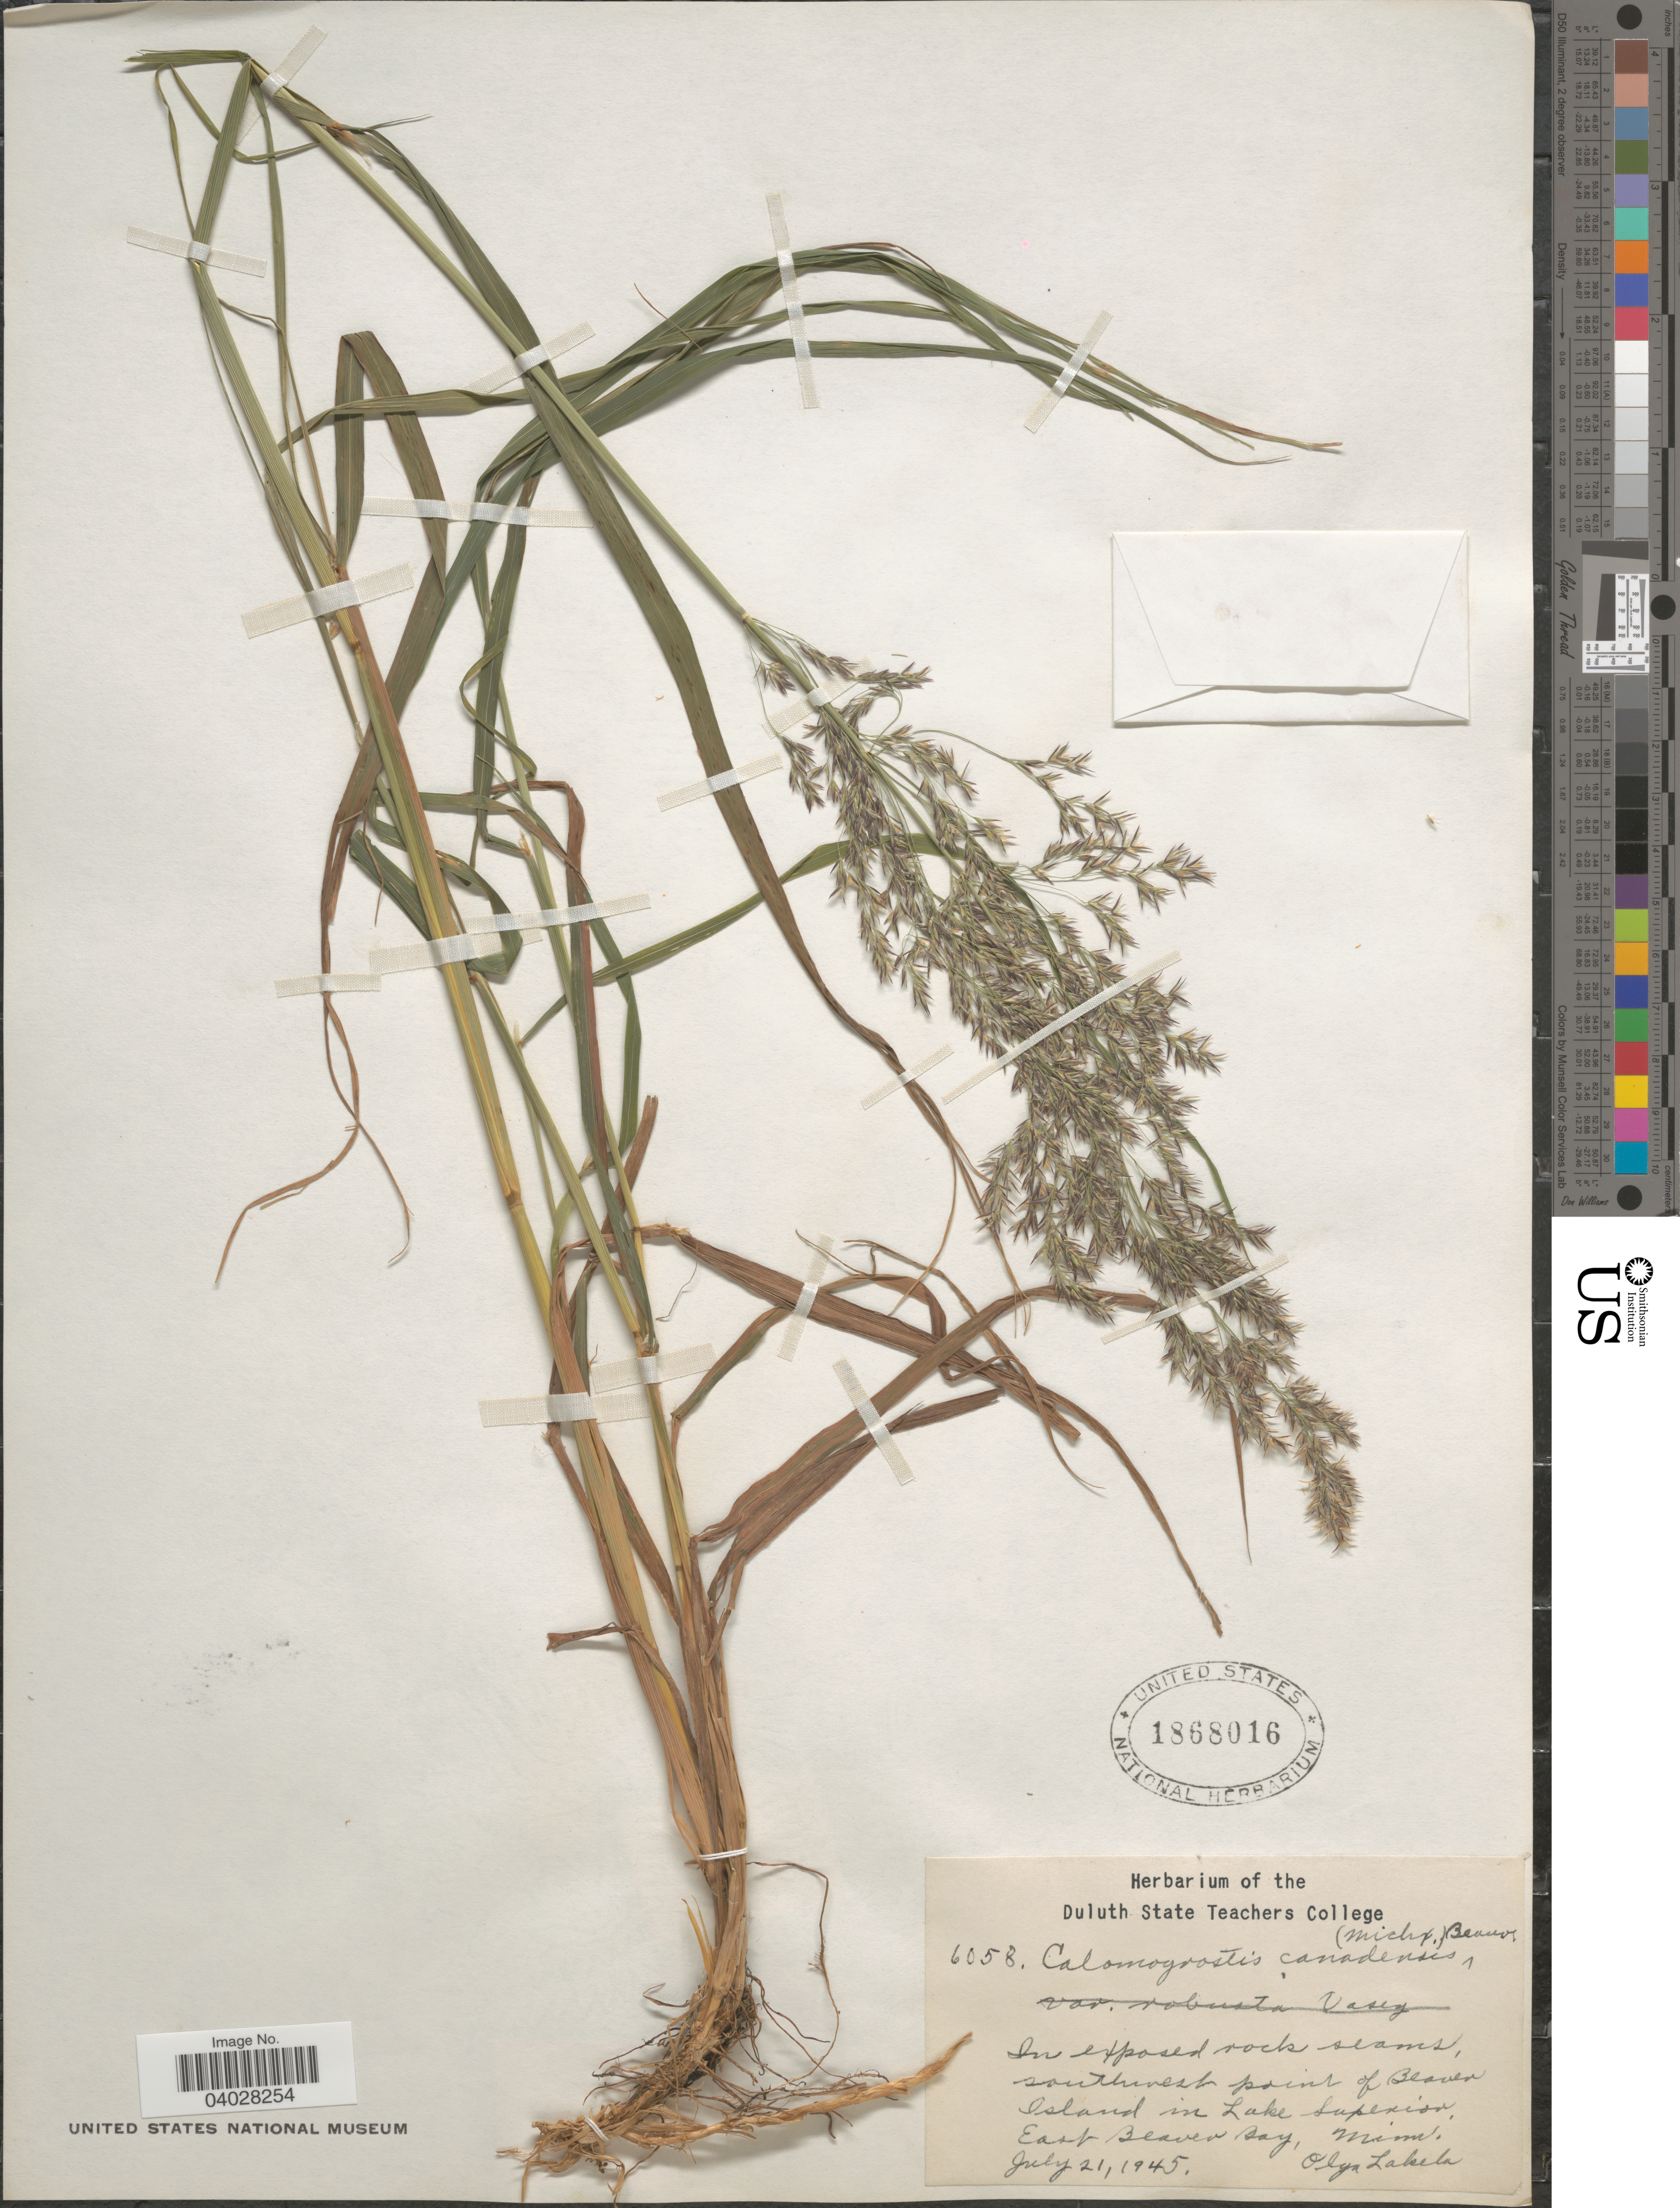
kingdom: Plantae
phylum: Tracheophyta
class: Liliopsida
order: Poales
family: Poaceae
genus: Calamagrostis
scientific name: Calamagrostis canadensis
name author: (Michx.) P. Beauv.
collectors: O. K. Lakela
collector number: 6058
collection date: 1945-07-21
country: United States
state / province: Minnesota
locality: Southwest point of Beaver Island in Lake Superior, East Beaver Bay.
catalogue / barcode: US 1868016